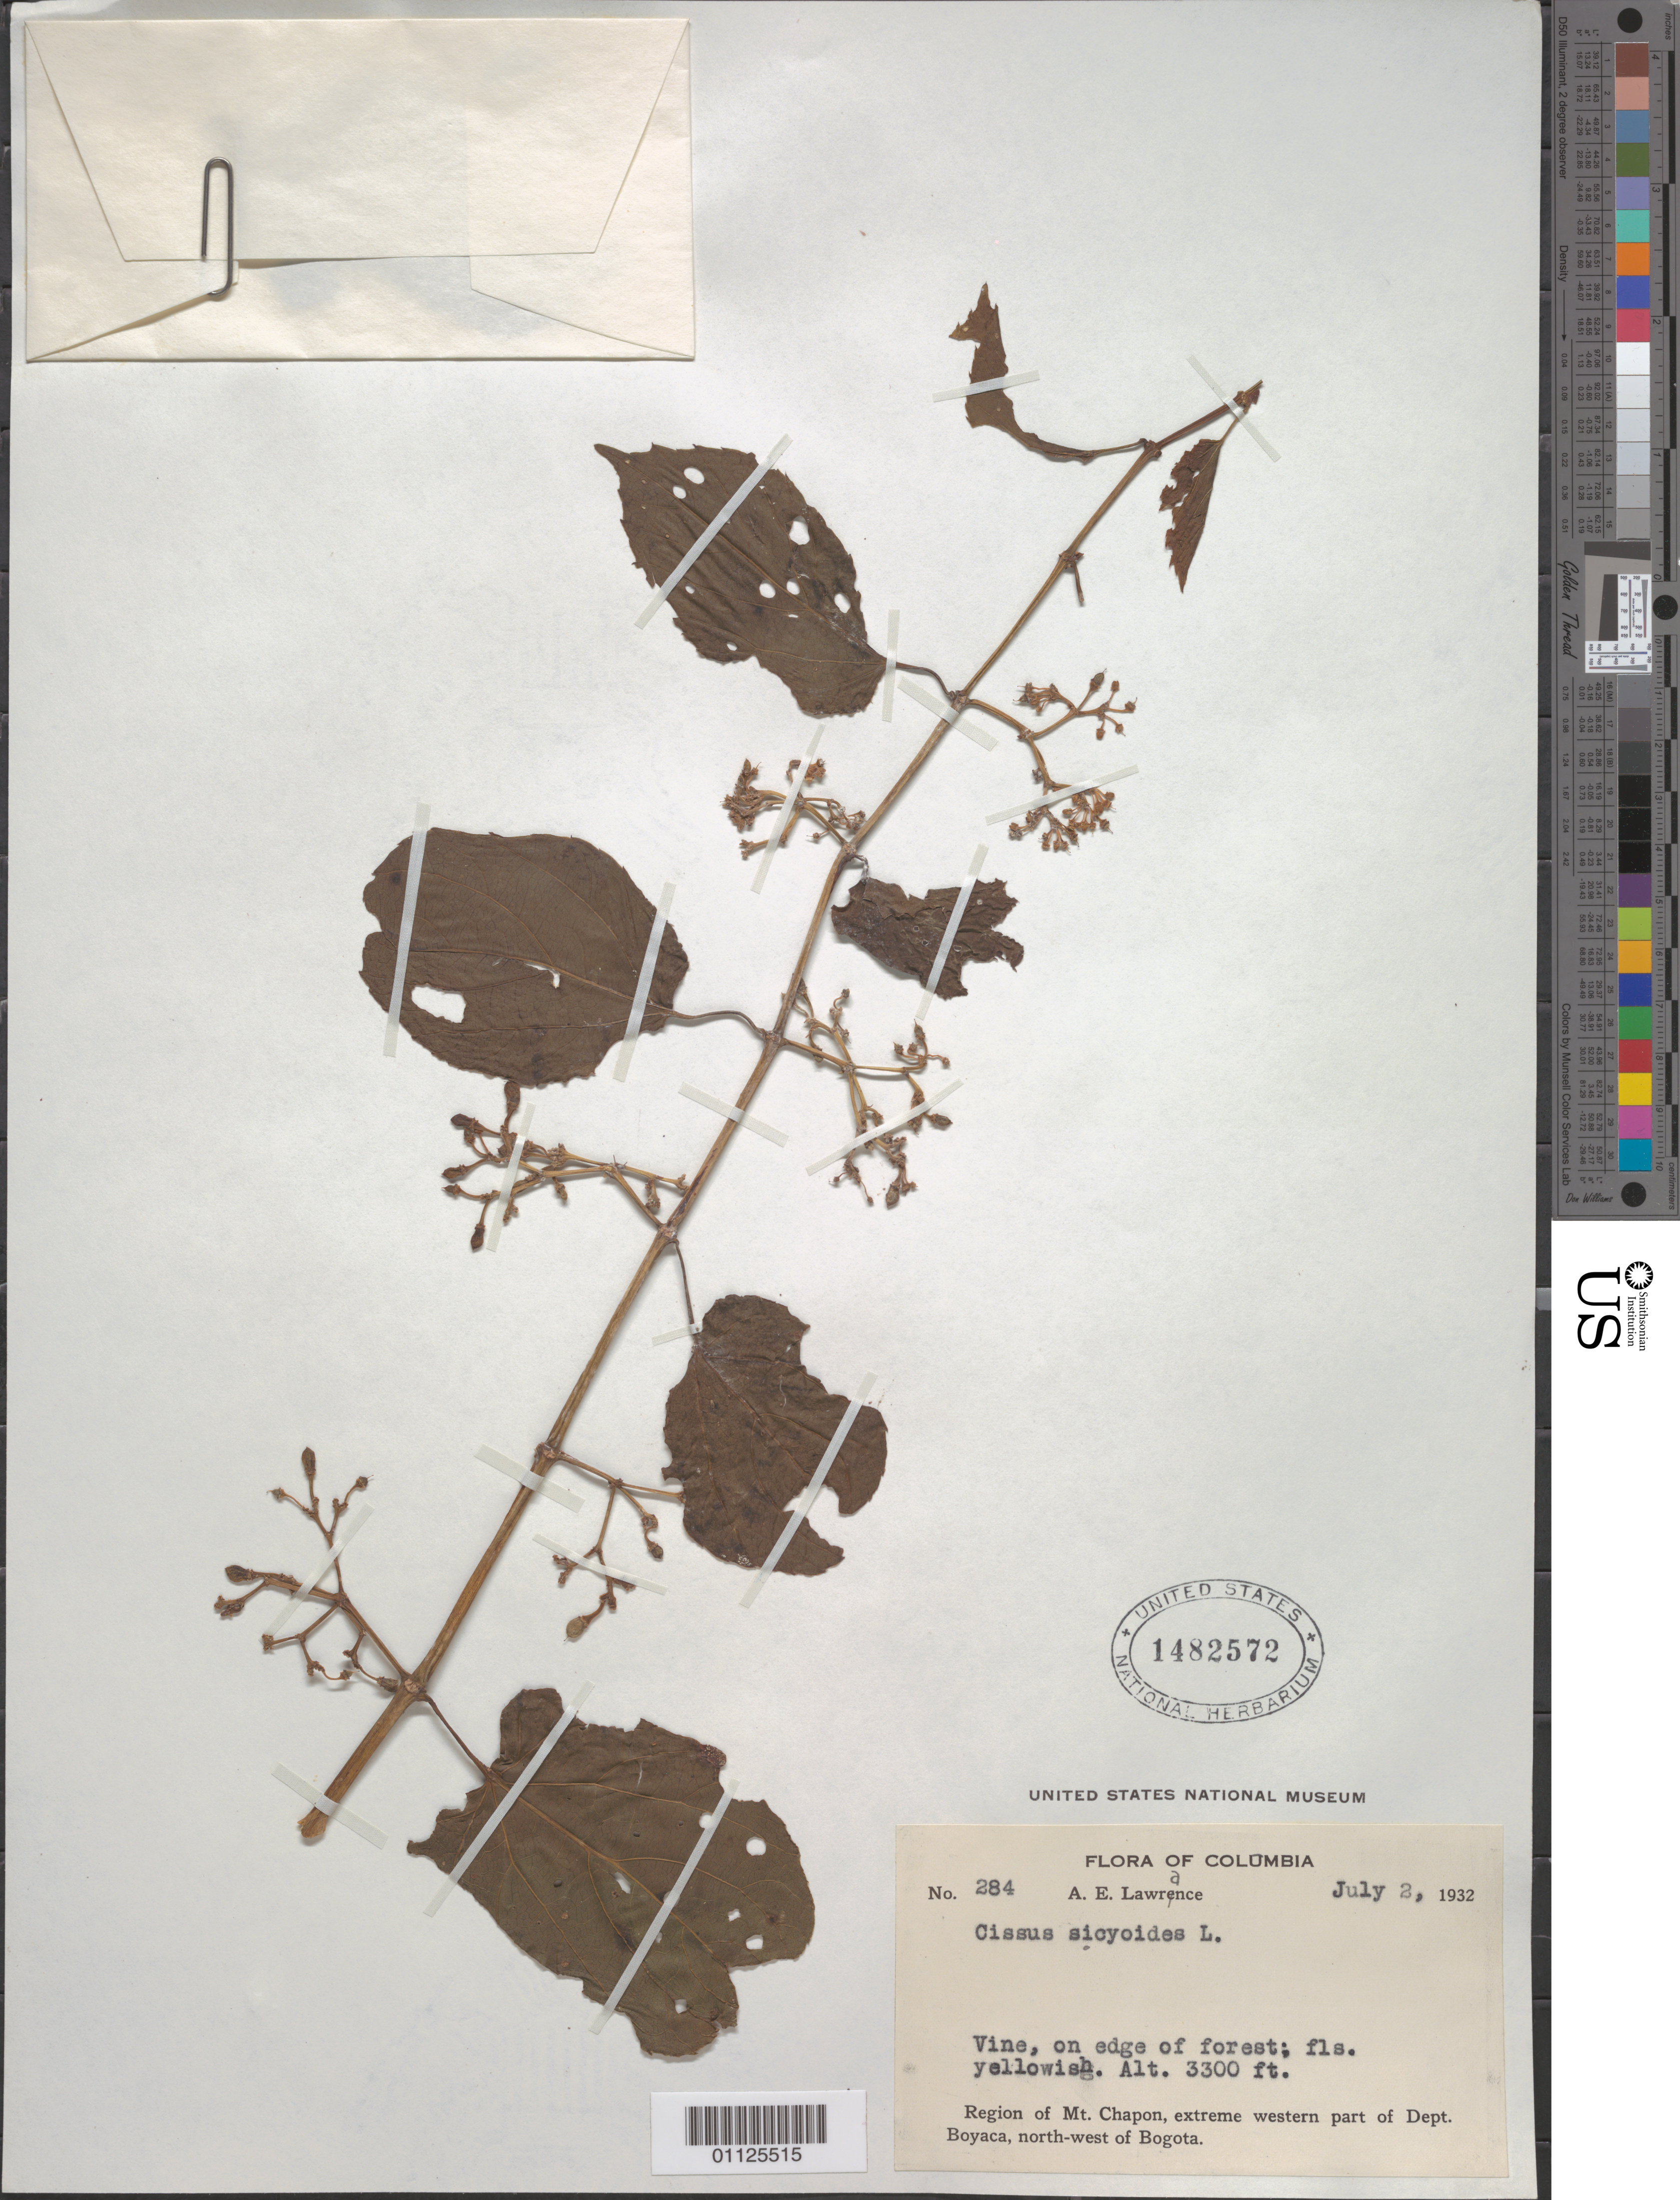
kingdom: Plantae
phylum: Tracheophyta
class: Magnoliopsida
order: Vitales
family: Vitaceae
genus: Cissus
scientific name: Cissus verticillata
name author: (L.) Nicolson & C.E. Jarvis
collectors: A. Lawrance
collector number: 284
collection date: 1932-07-02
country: Colombia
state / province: Boyacá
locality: Region of Mt Chapon, extreme W part of Dept. Boyaca,NW of Bogota.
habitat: Vine, on edge of forest.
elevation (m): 1006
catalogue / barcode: US 1482572